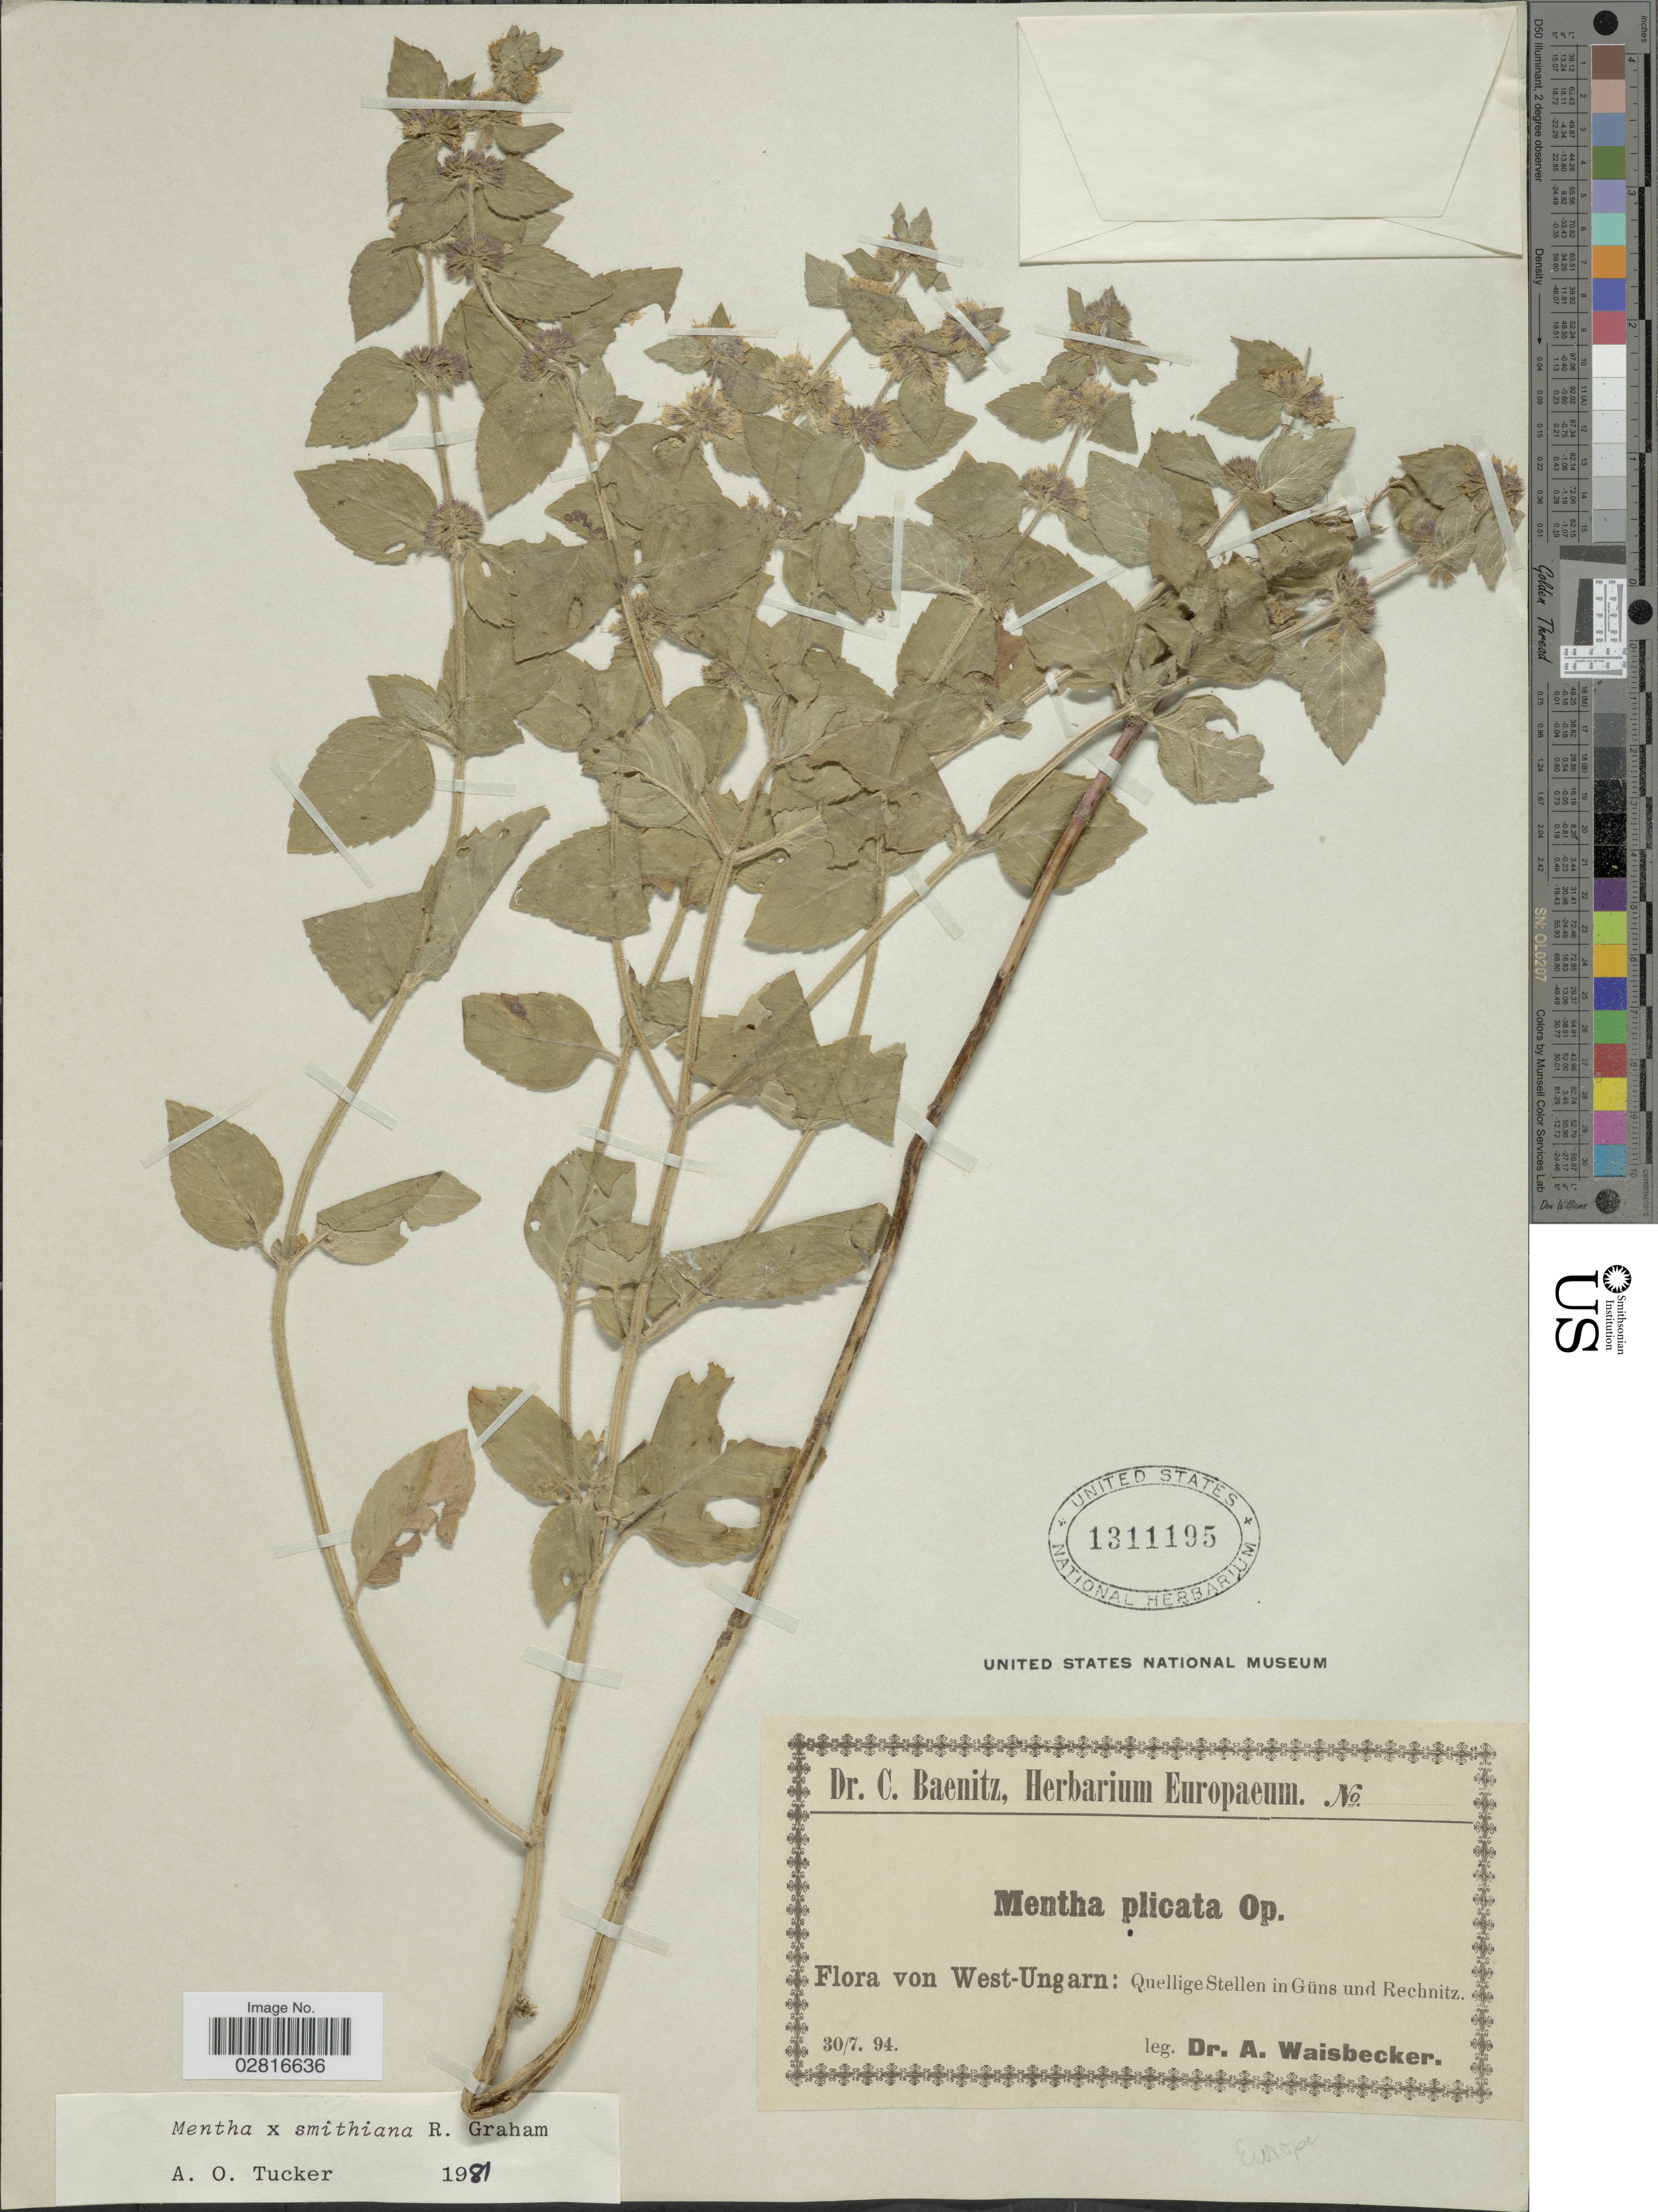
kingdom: Plantae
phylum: Tracheophyta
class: Magnoliopsida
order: Lamiales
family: Lamiaceae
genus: Mentha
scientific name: Mentha x smithiana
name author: R.A. Graham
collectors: A. Waisbecker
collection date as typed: Transcribed d/m/y: 30/7/94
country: Hungary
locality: West-Ungarn: Quellige Stellen in Güns und Rechnitz. Europe.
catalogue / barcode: US 1311195